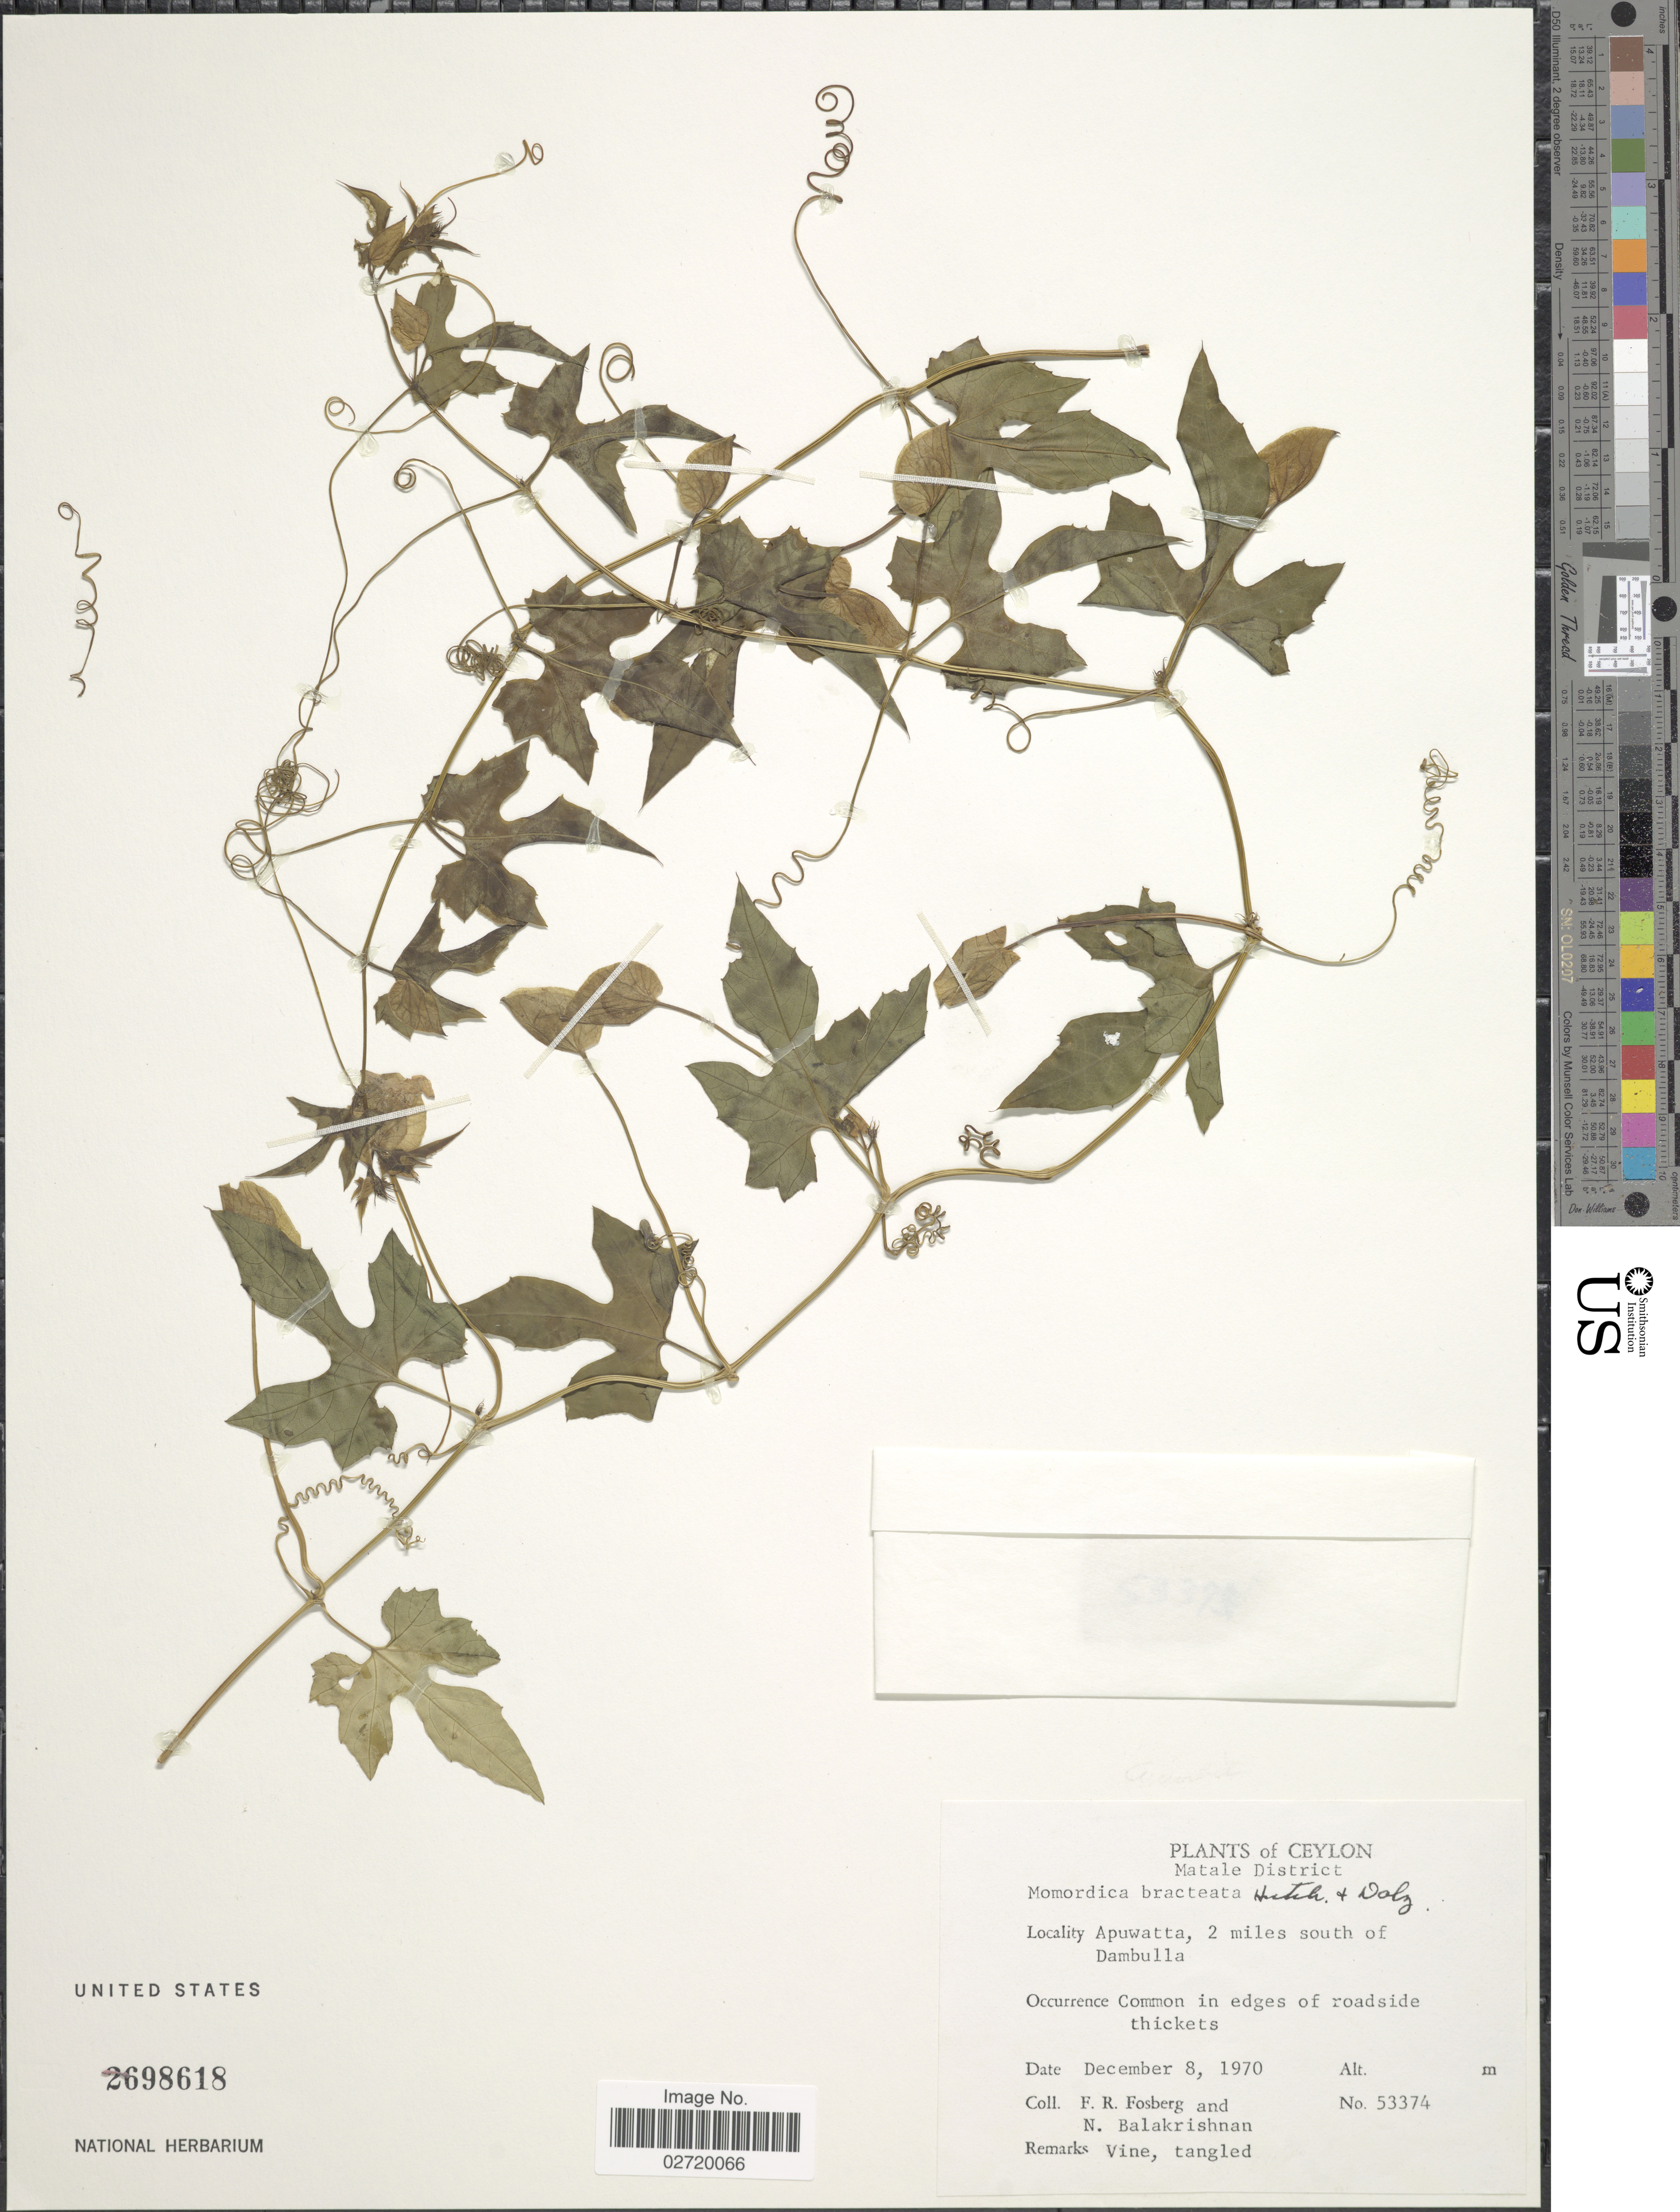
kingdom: Plantae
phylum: Tracheophyta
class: Magnoliopsida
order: Cucurbitales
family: Cucurbitaceae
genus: Momordica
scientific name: Momordica bracteata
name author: Hutch. & Dalziel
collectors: F. R. Fosberg & N. Balakrishnan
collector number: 53374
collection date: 1970-12-08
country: Sri Lanka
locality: Ceylon, Matale District. Apuwatta, 2 miles south of Dambulla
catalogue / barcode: US 2698618